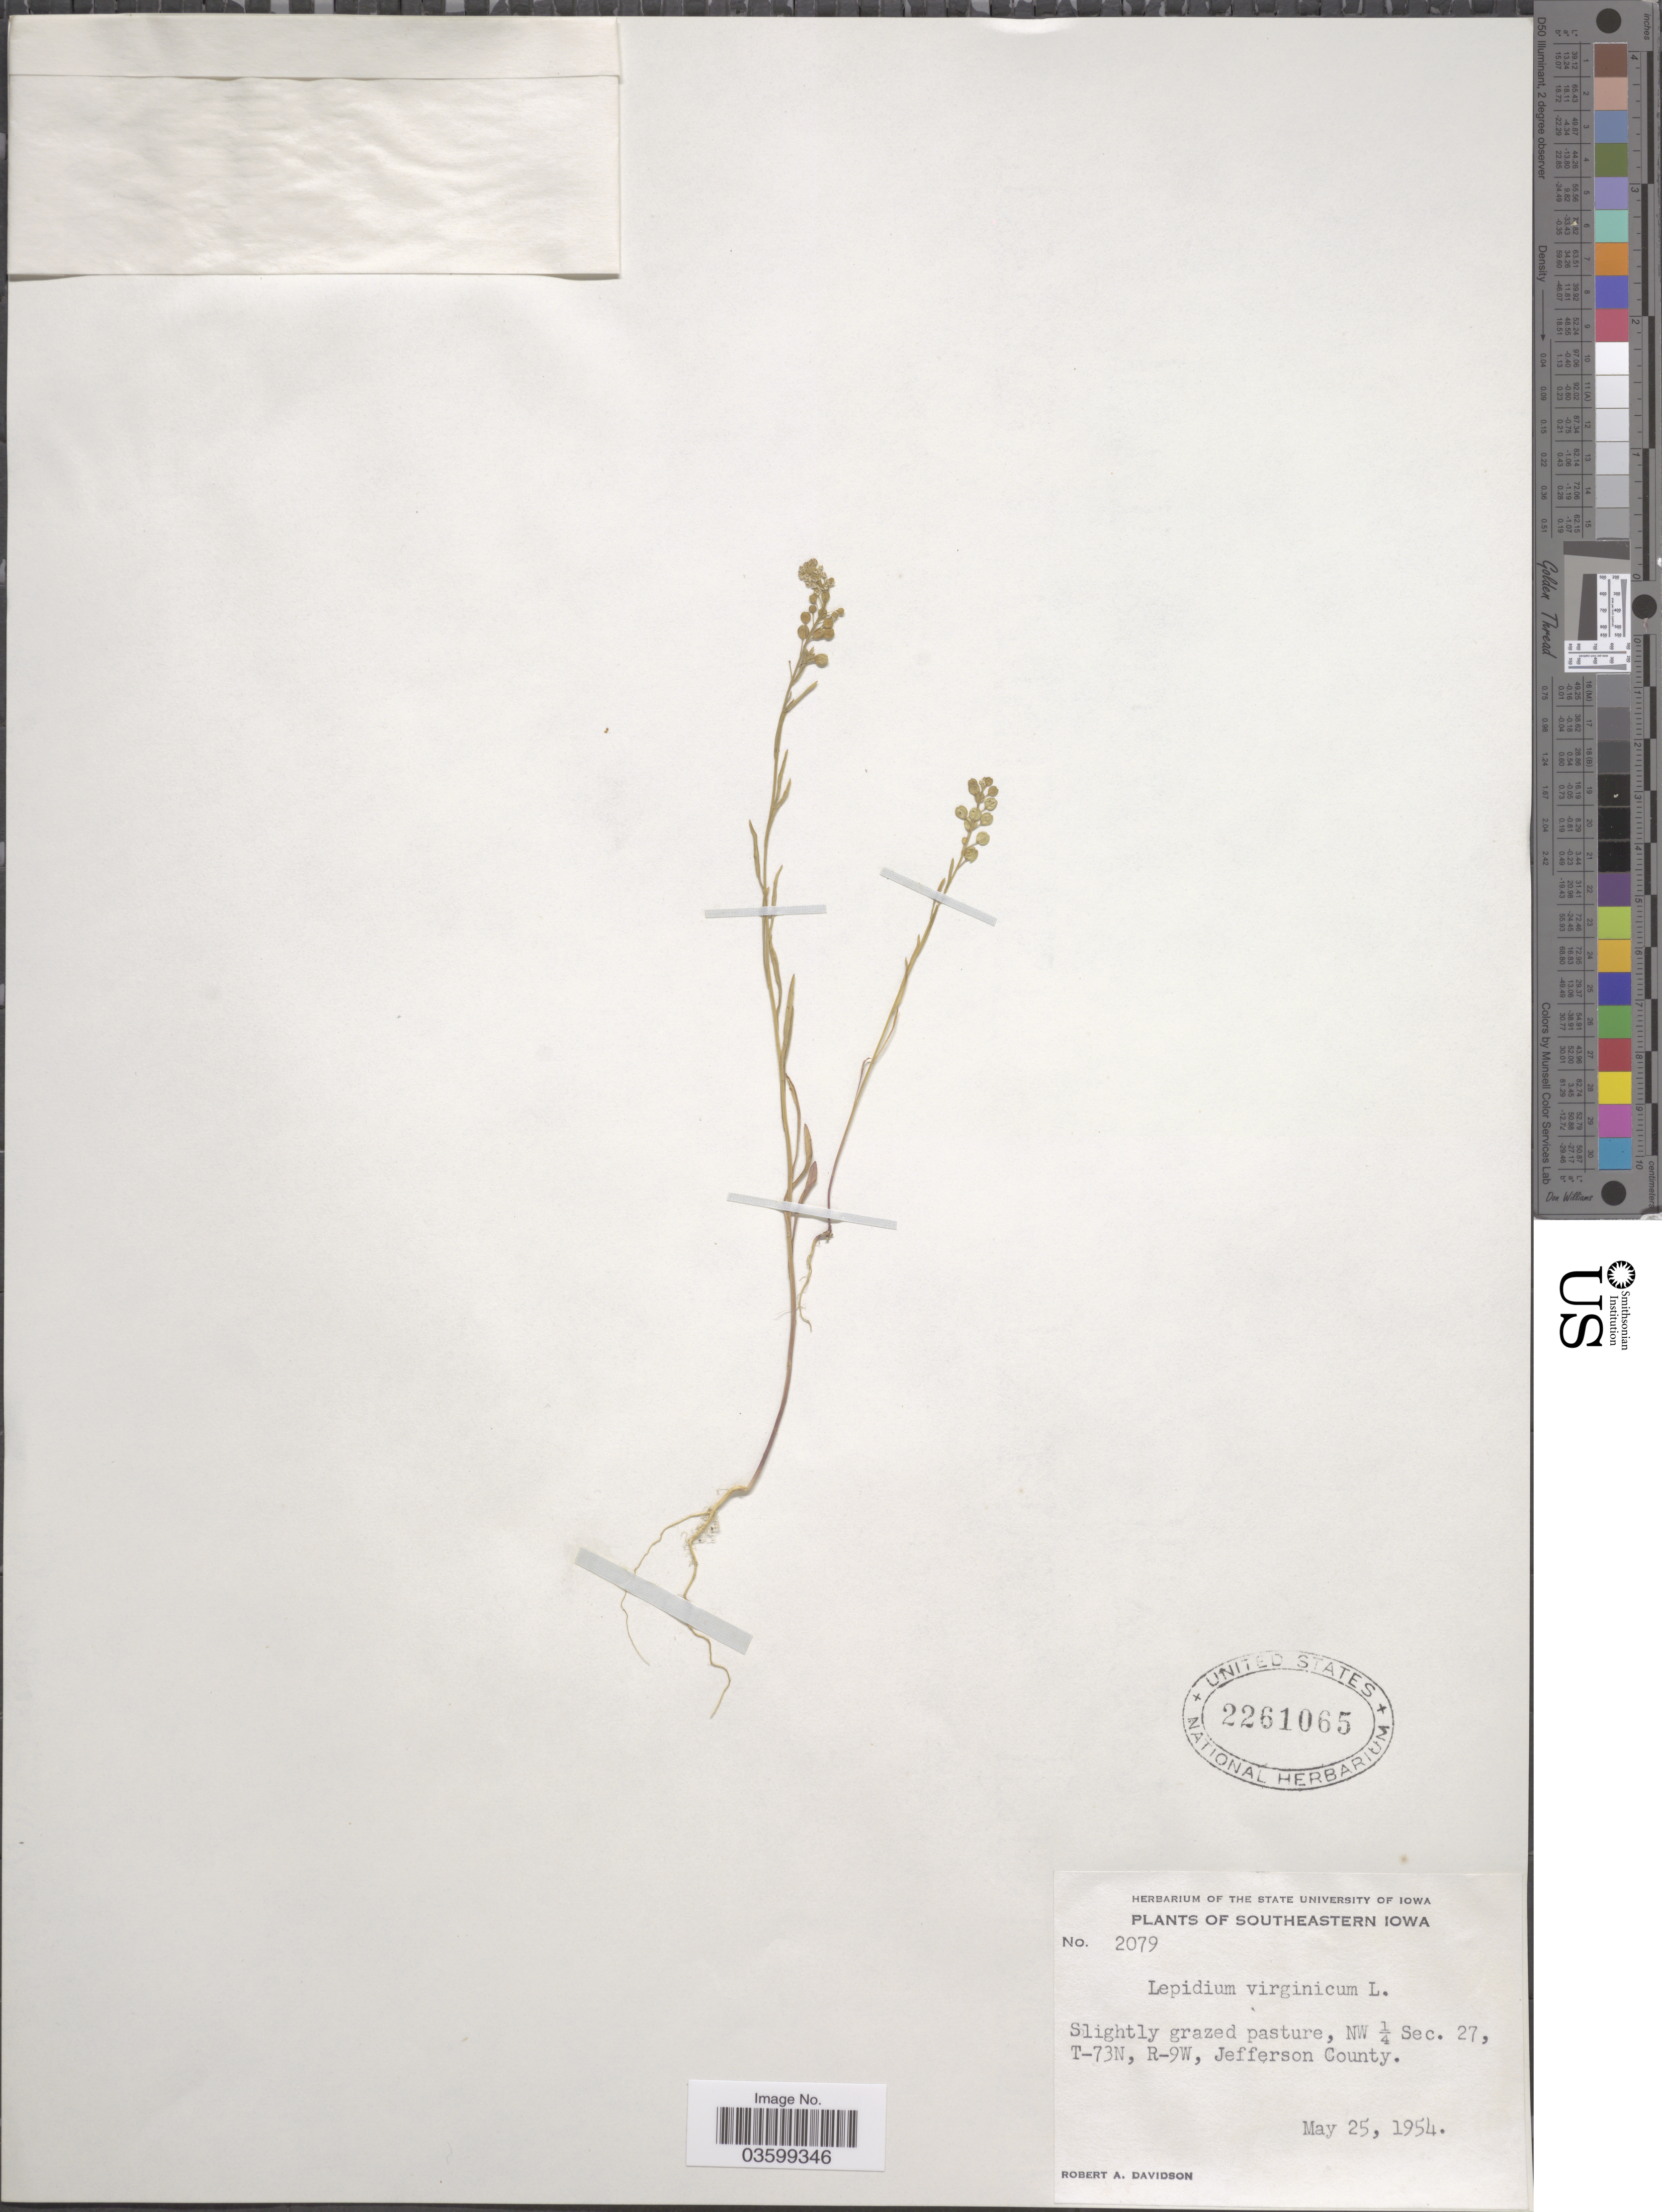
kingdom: Plantae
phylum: Tracheophyta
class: Magnoliopsida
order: Brassicales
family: Brassicaceae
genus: Lepidium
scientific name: Lepidium virginicum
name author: L.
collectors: R. A. Davidson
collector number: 2079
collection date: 1954-05-25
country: United States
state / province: Iowa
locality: Southeastern Iowa. NW ¼ Sec. 27, T-73N, R-9W, Jefferson County.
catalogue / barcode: US 2261065